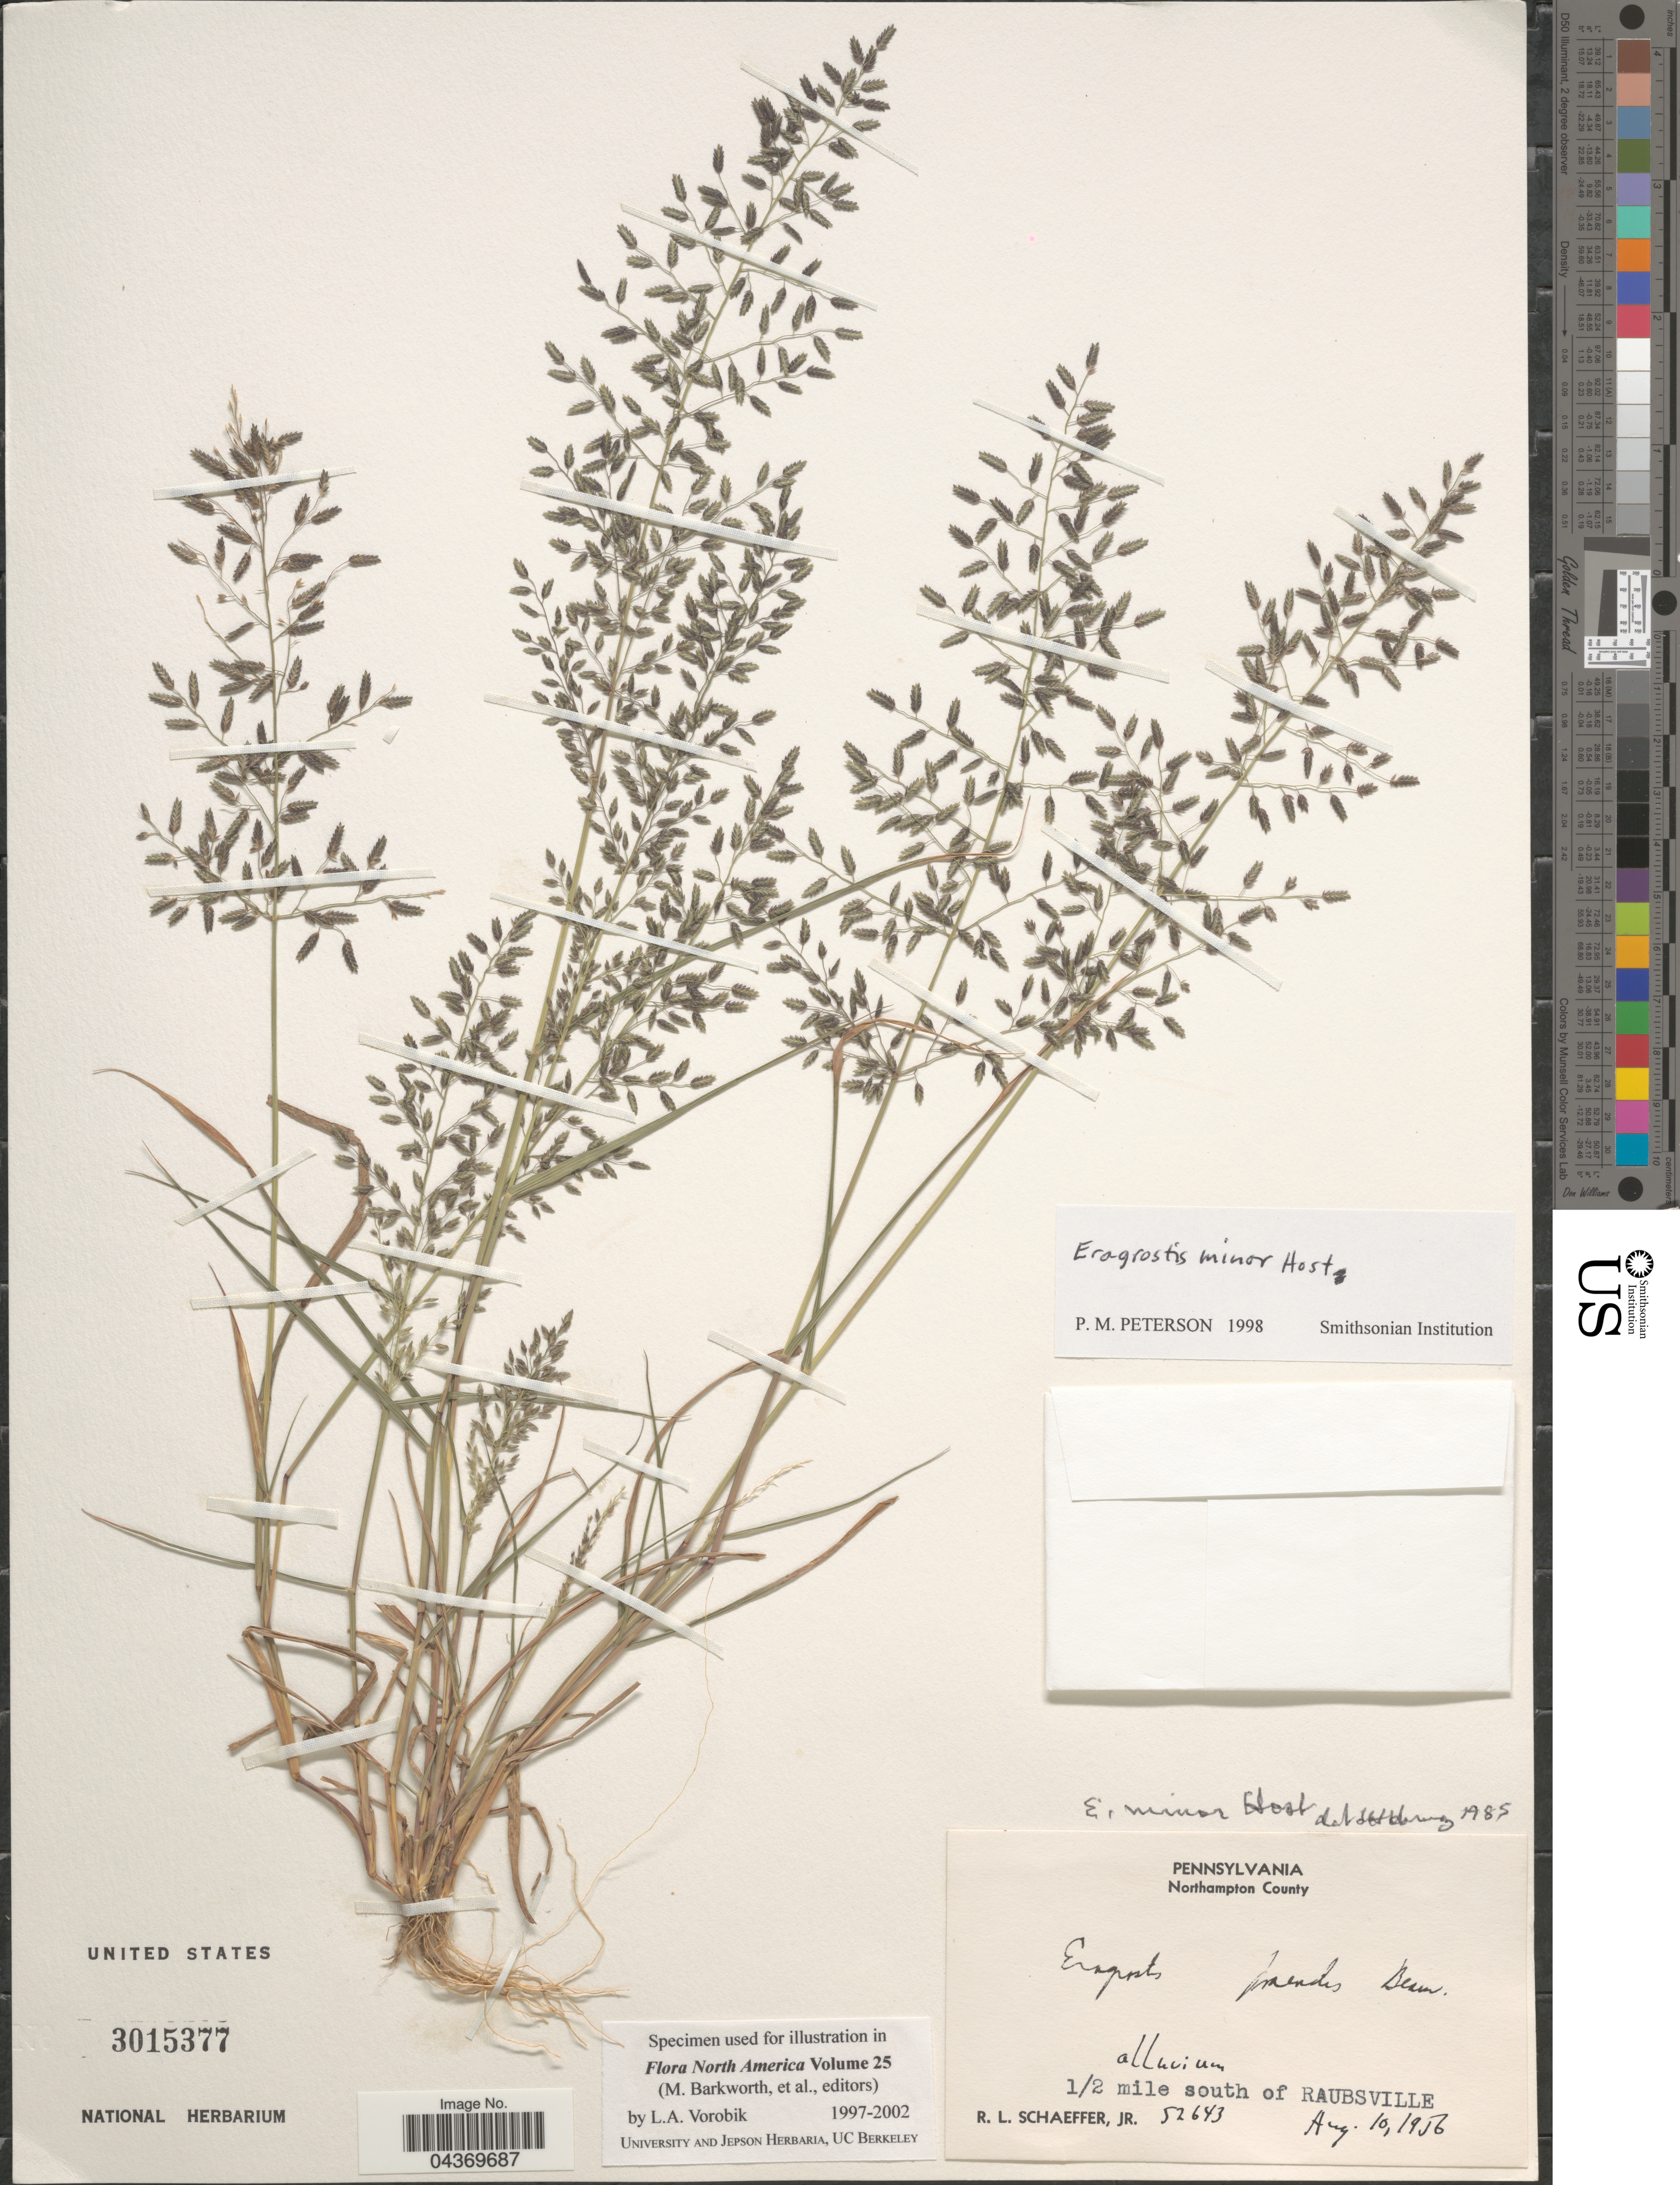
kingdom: Plantae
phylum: Tracheophyta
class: Liliopsida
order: Poales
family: Poaceae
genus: Eragrostis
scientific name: Eragrostis minor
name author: Host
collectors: R. L. Schaeffer Jr.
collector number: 52643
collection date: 1956-08-10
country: United States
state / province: Pennsylvania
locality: Northampton County. 1/2 mile south of Raubsville.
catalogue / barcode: US 3015377